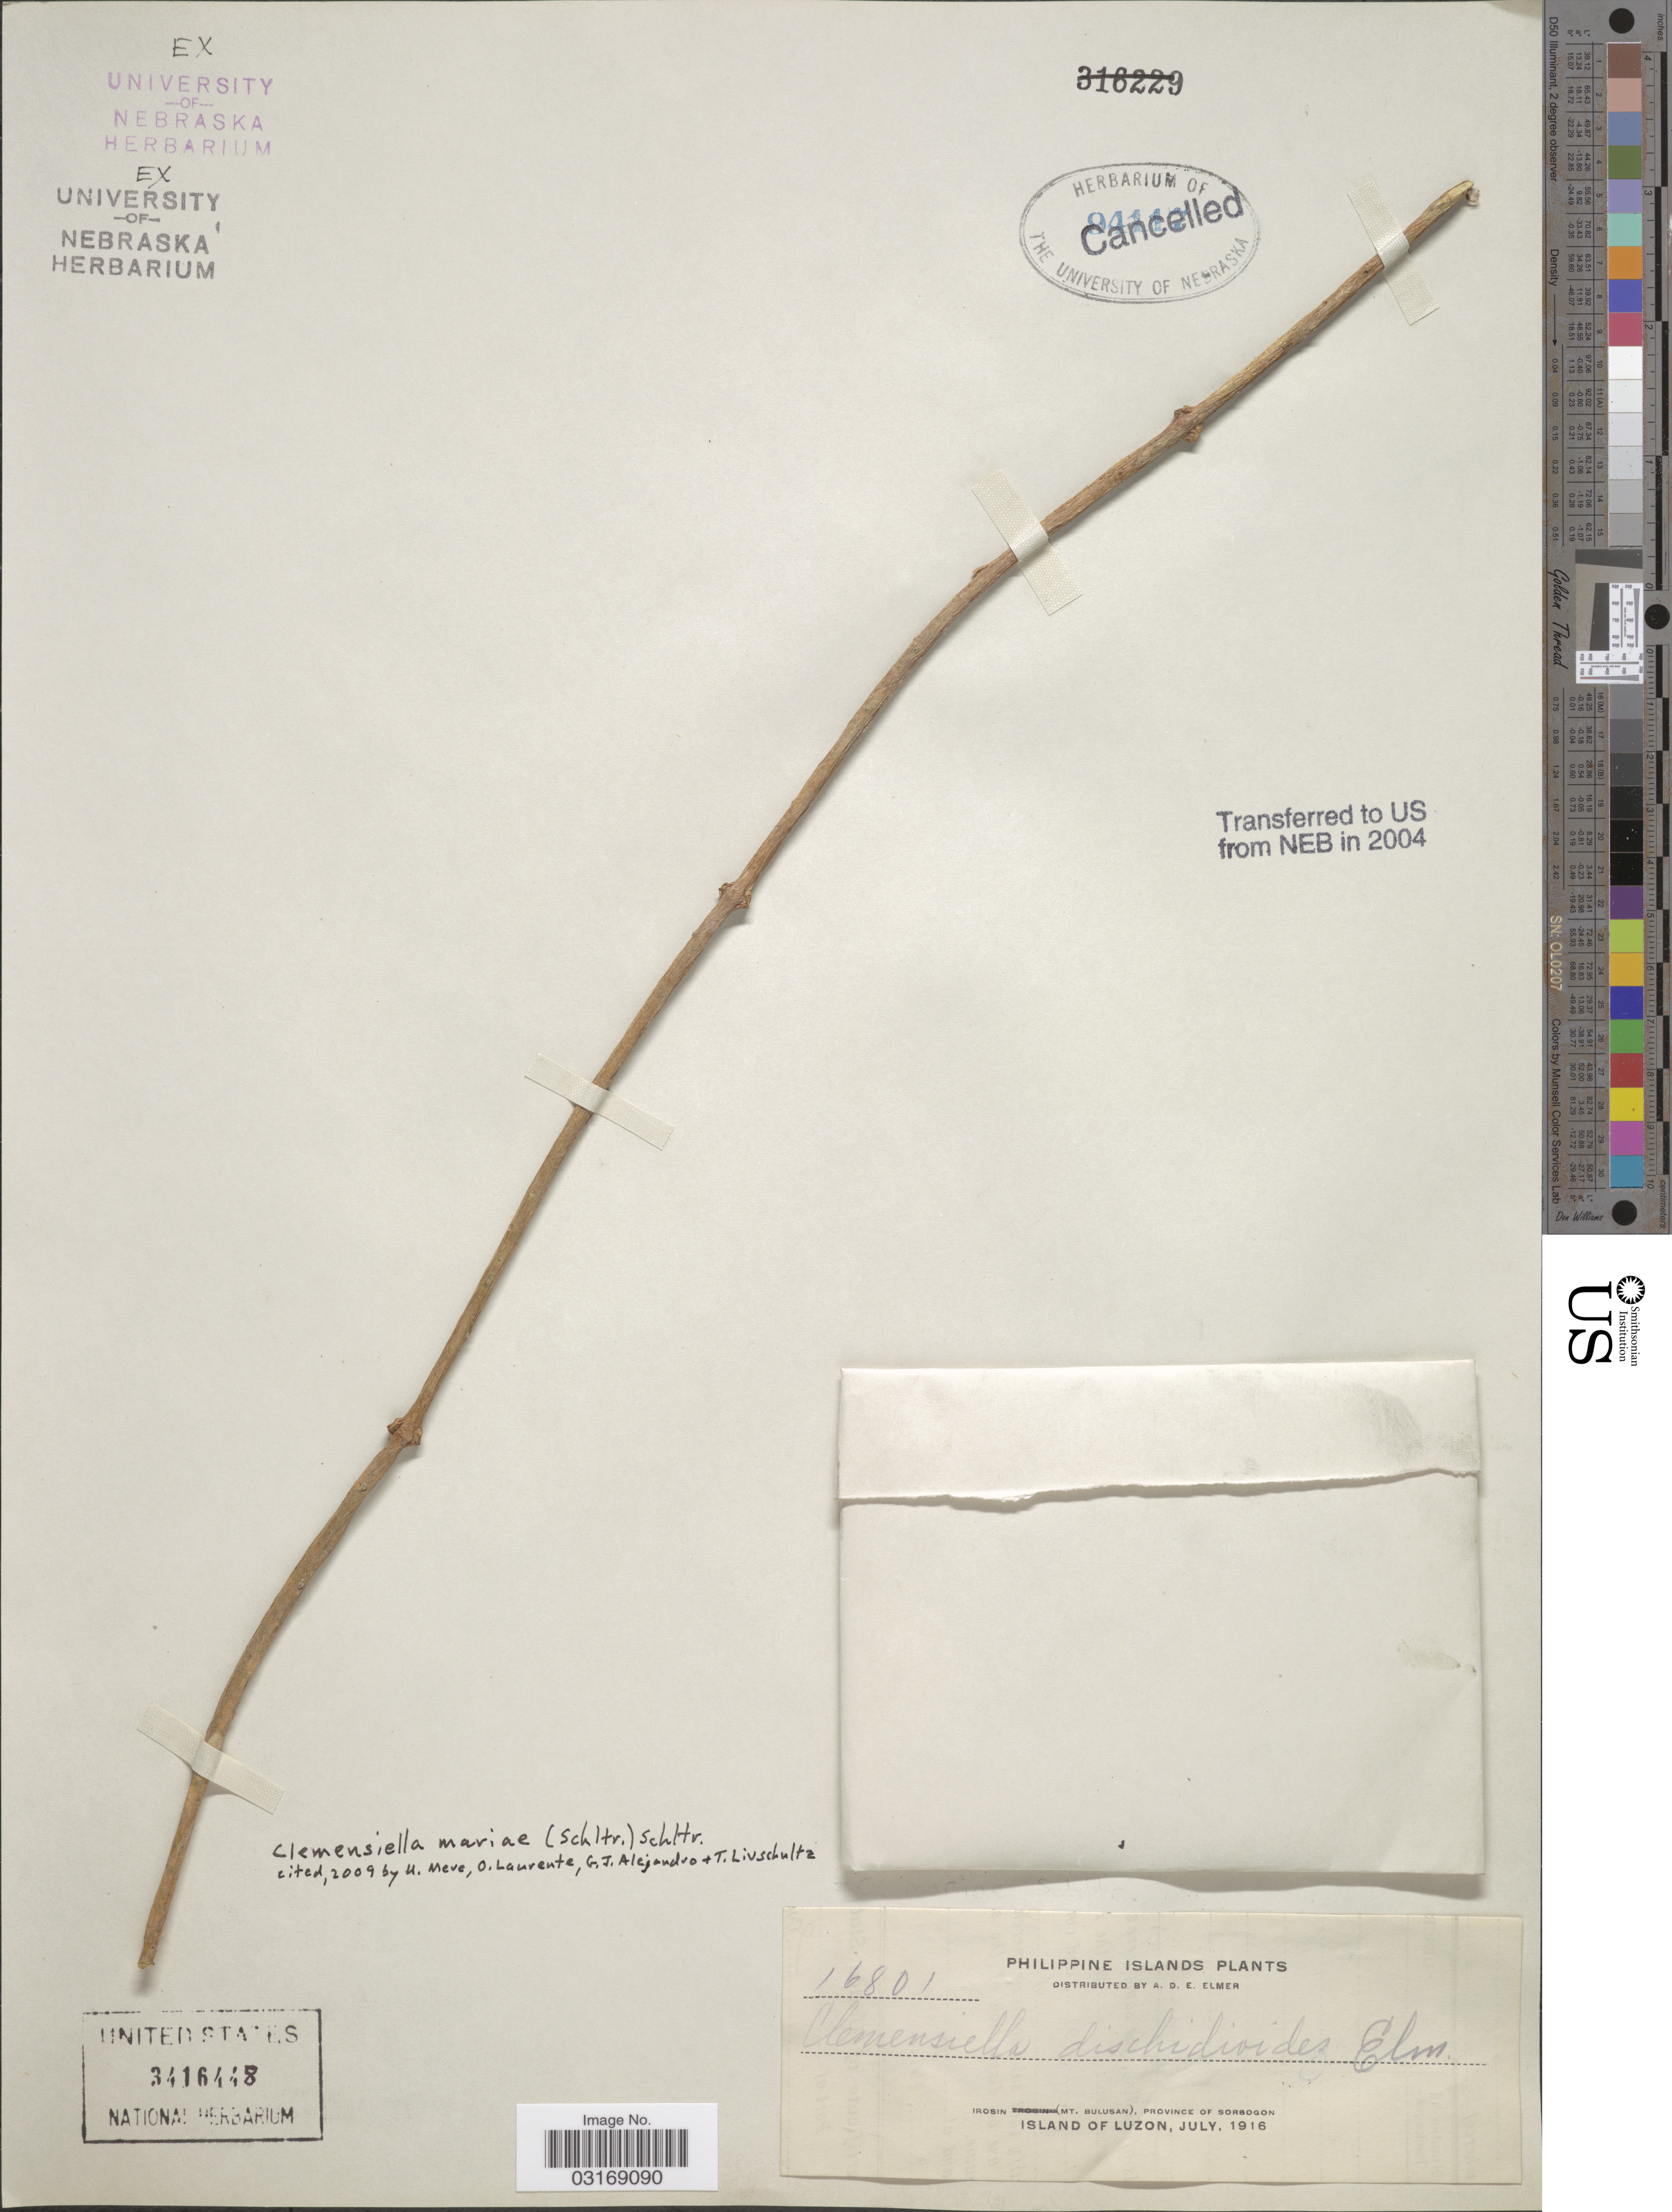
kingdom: Plantae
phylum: Tracheophyta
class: Magnoliopsida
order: Gentianales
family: Apocynaceae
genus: Clemensiella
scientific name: Clemensiella mariae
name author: Schltr.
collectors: A. D. E. Elmer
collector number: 16801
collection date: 1916-07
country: Philippines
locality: Philippine Islands. Irosin (Mt. Bulusan), Province of Sorsogon. Island of Luzon.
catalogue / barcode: US 3416448